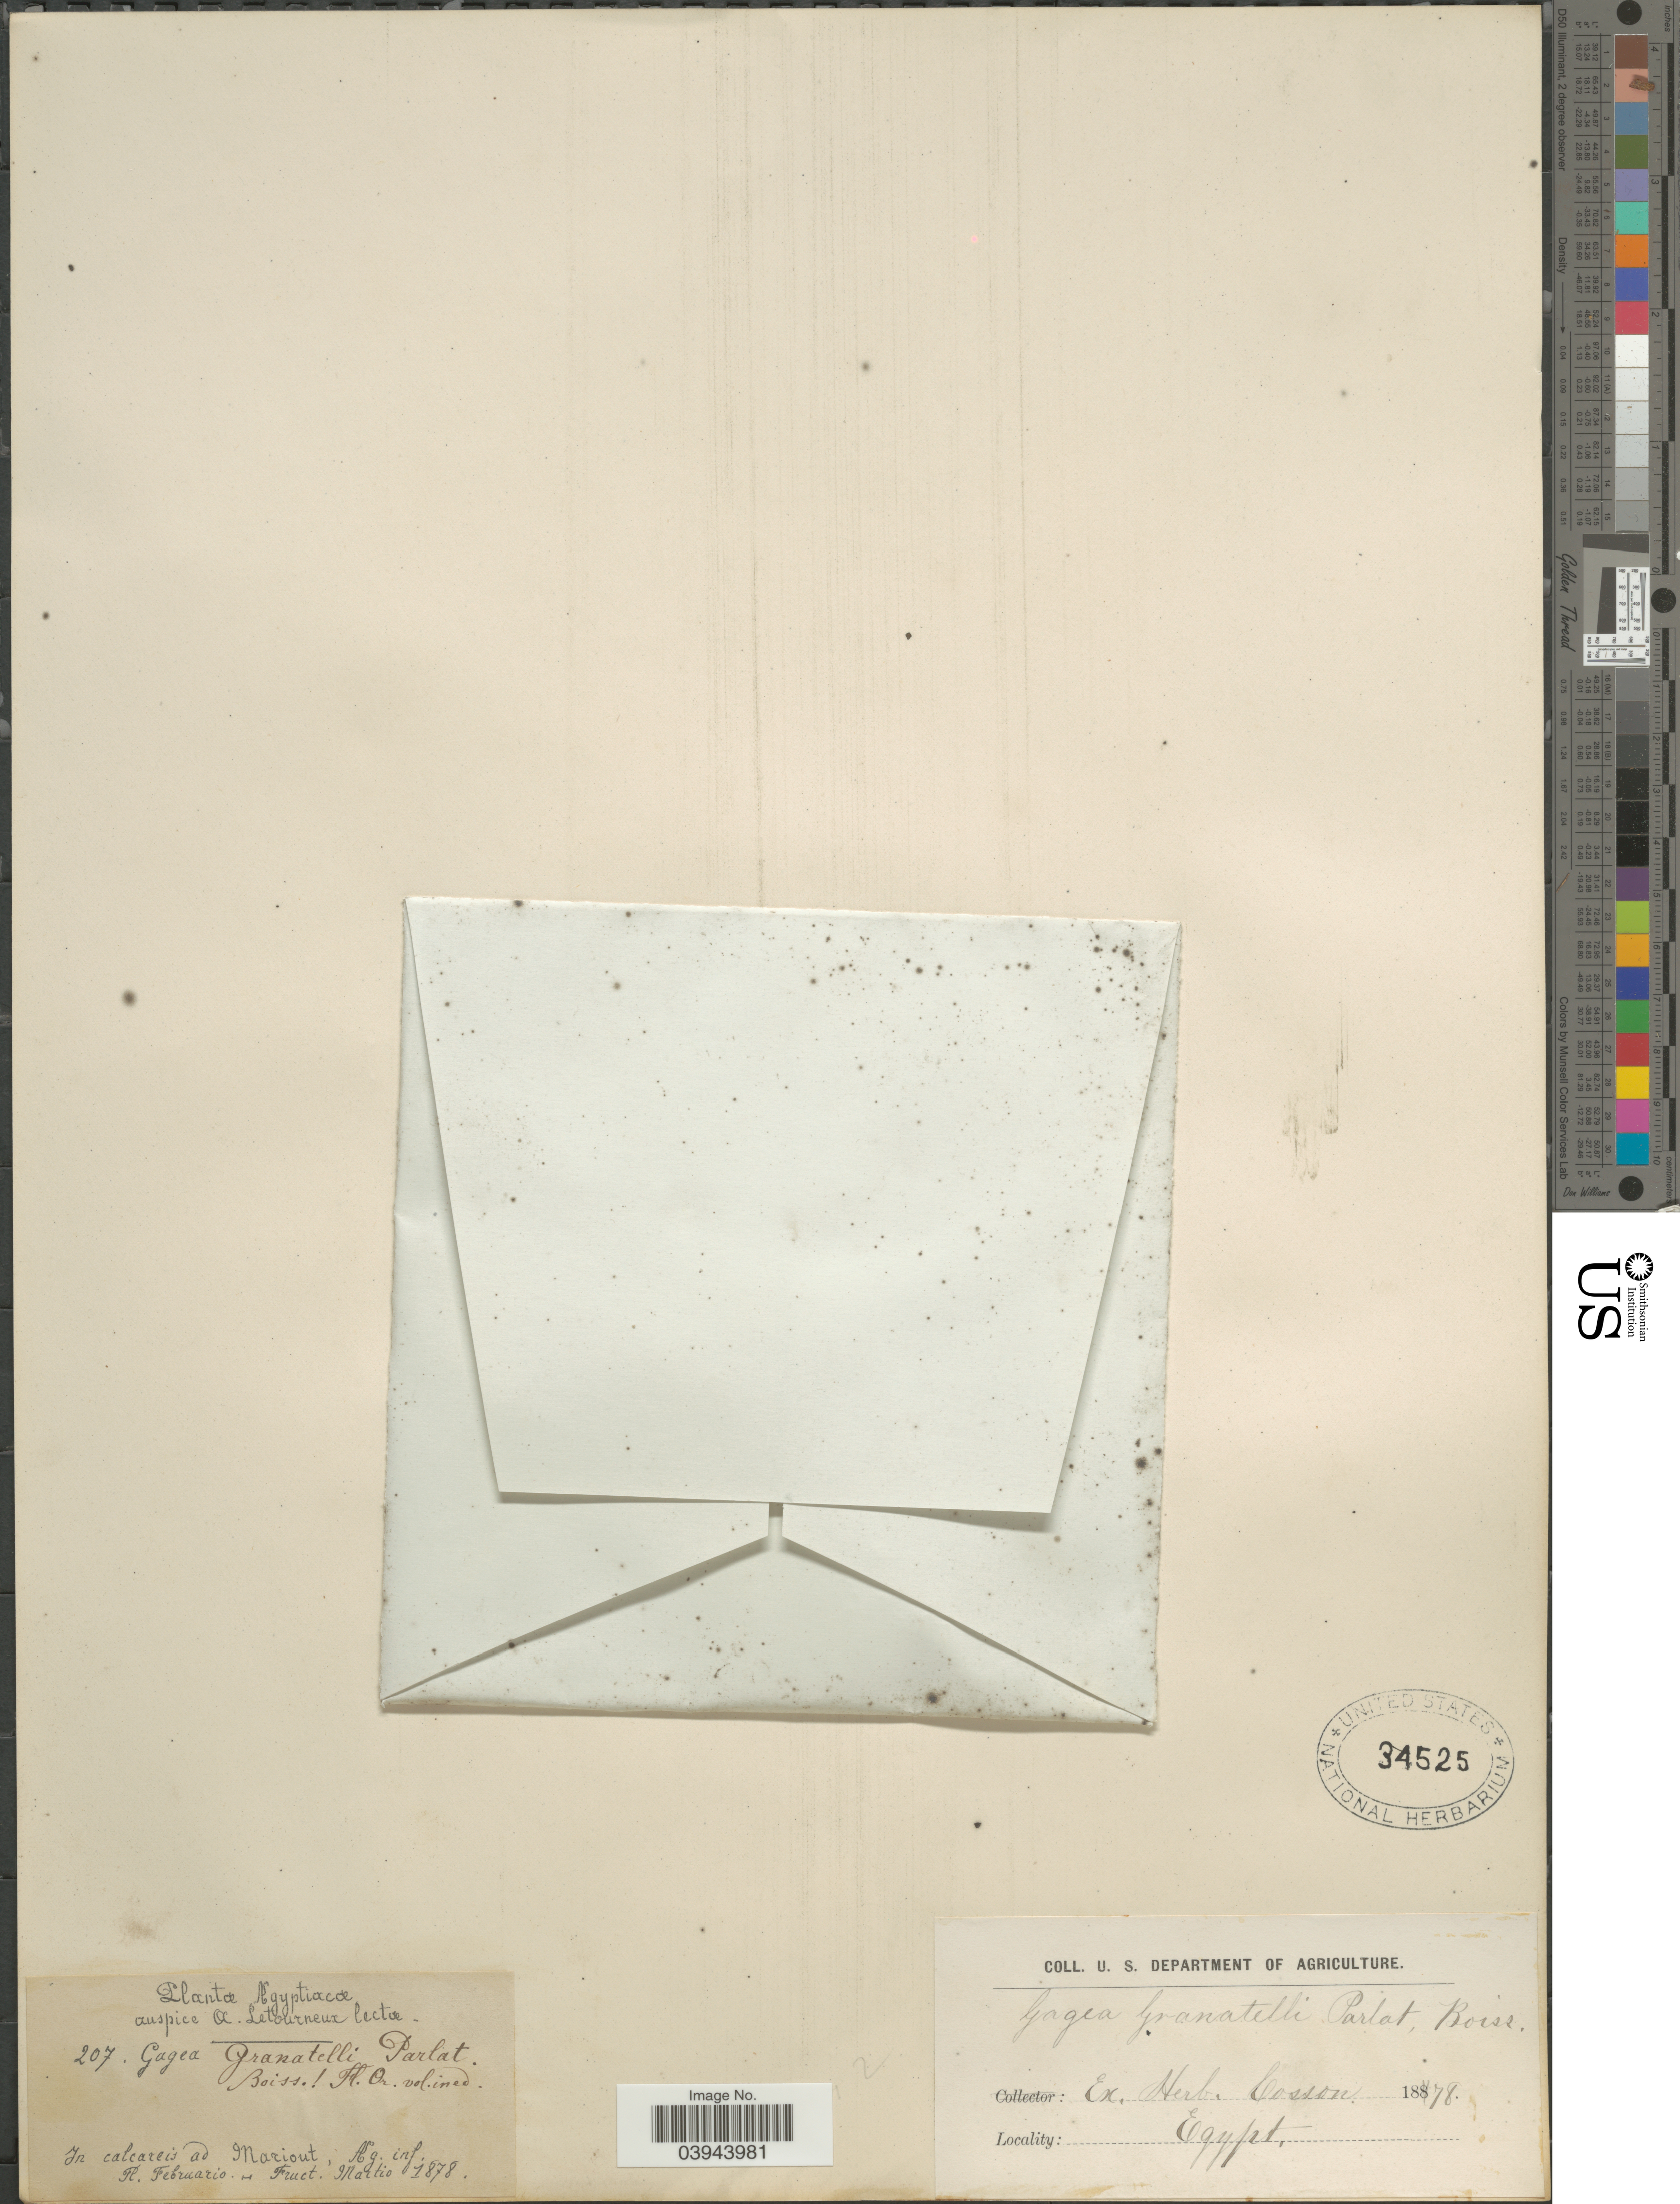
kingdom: Plantae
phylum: Tracheophyta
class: Liliopsida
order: Liliales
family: Liliaceae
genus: Gagea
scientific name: Gagea granatelli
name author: (Parl.) Parl.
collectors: A. Letourneux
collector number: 207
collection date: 1878-03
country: Egypt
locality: Ægyptiacæ. In calcareis ad Mariout, Æg. inf.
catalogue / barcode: US 34525